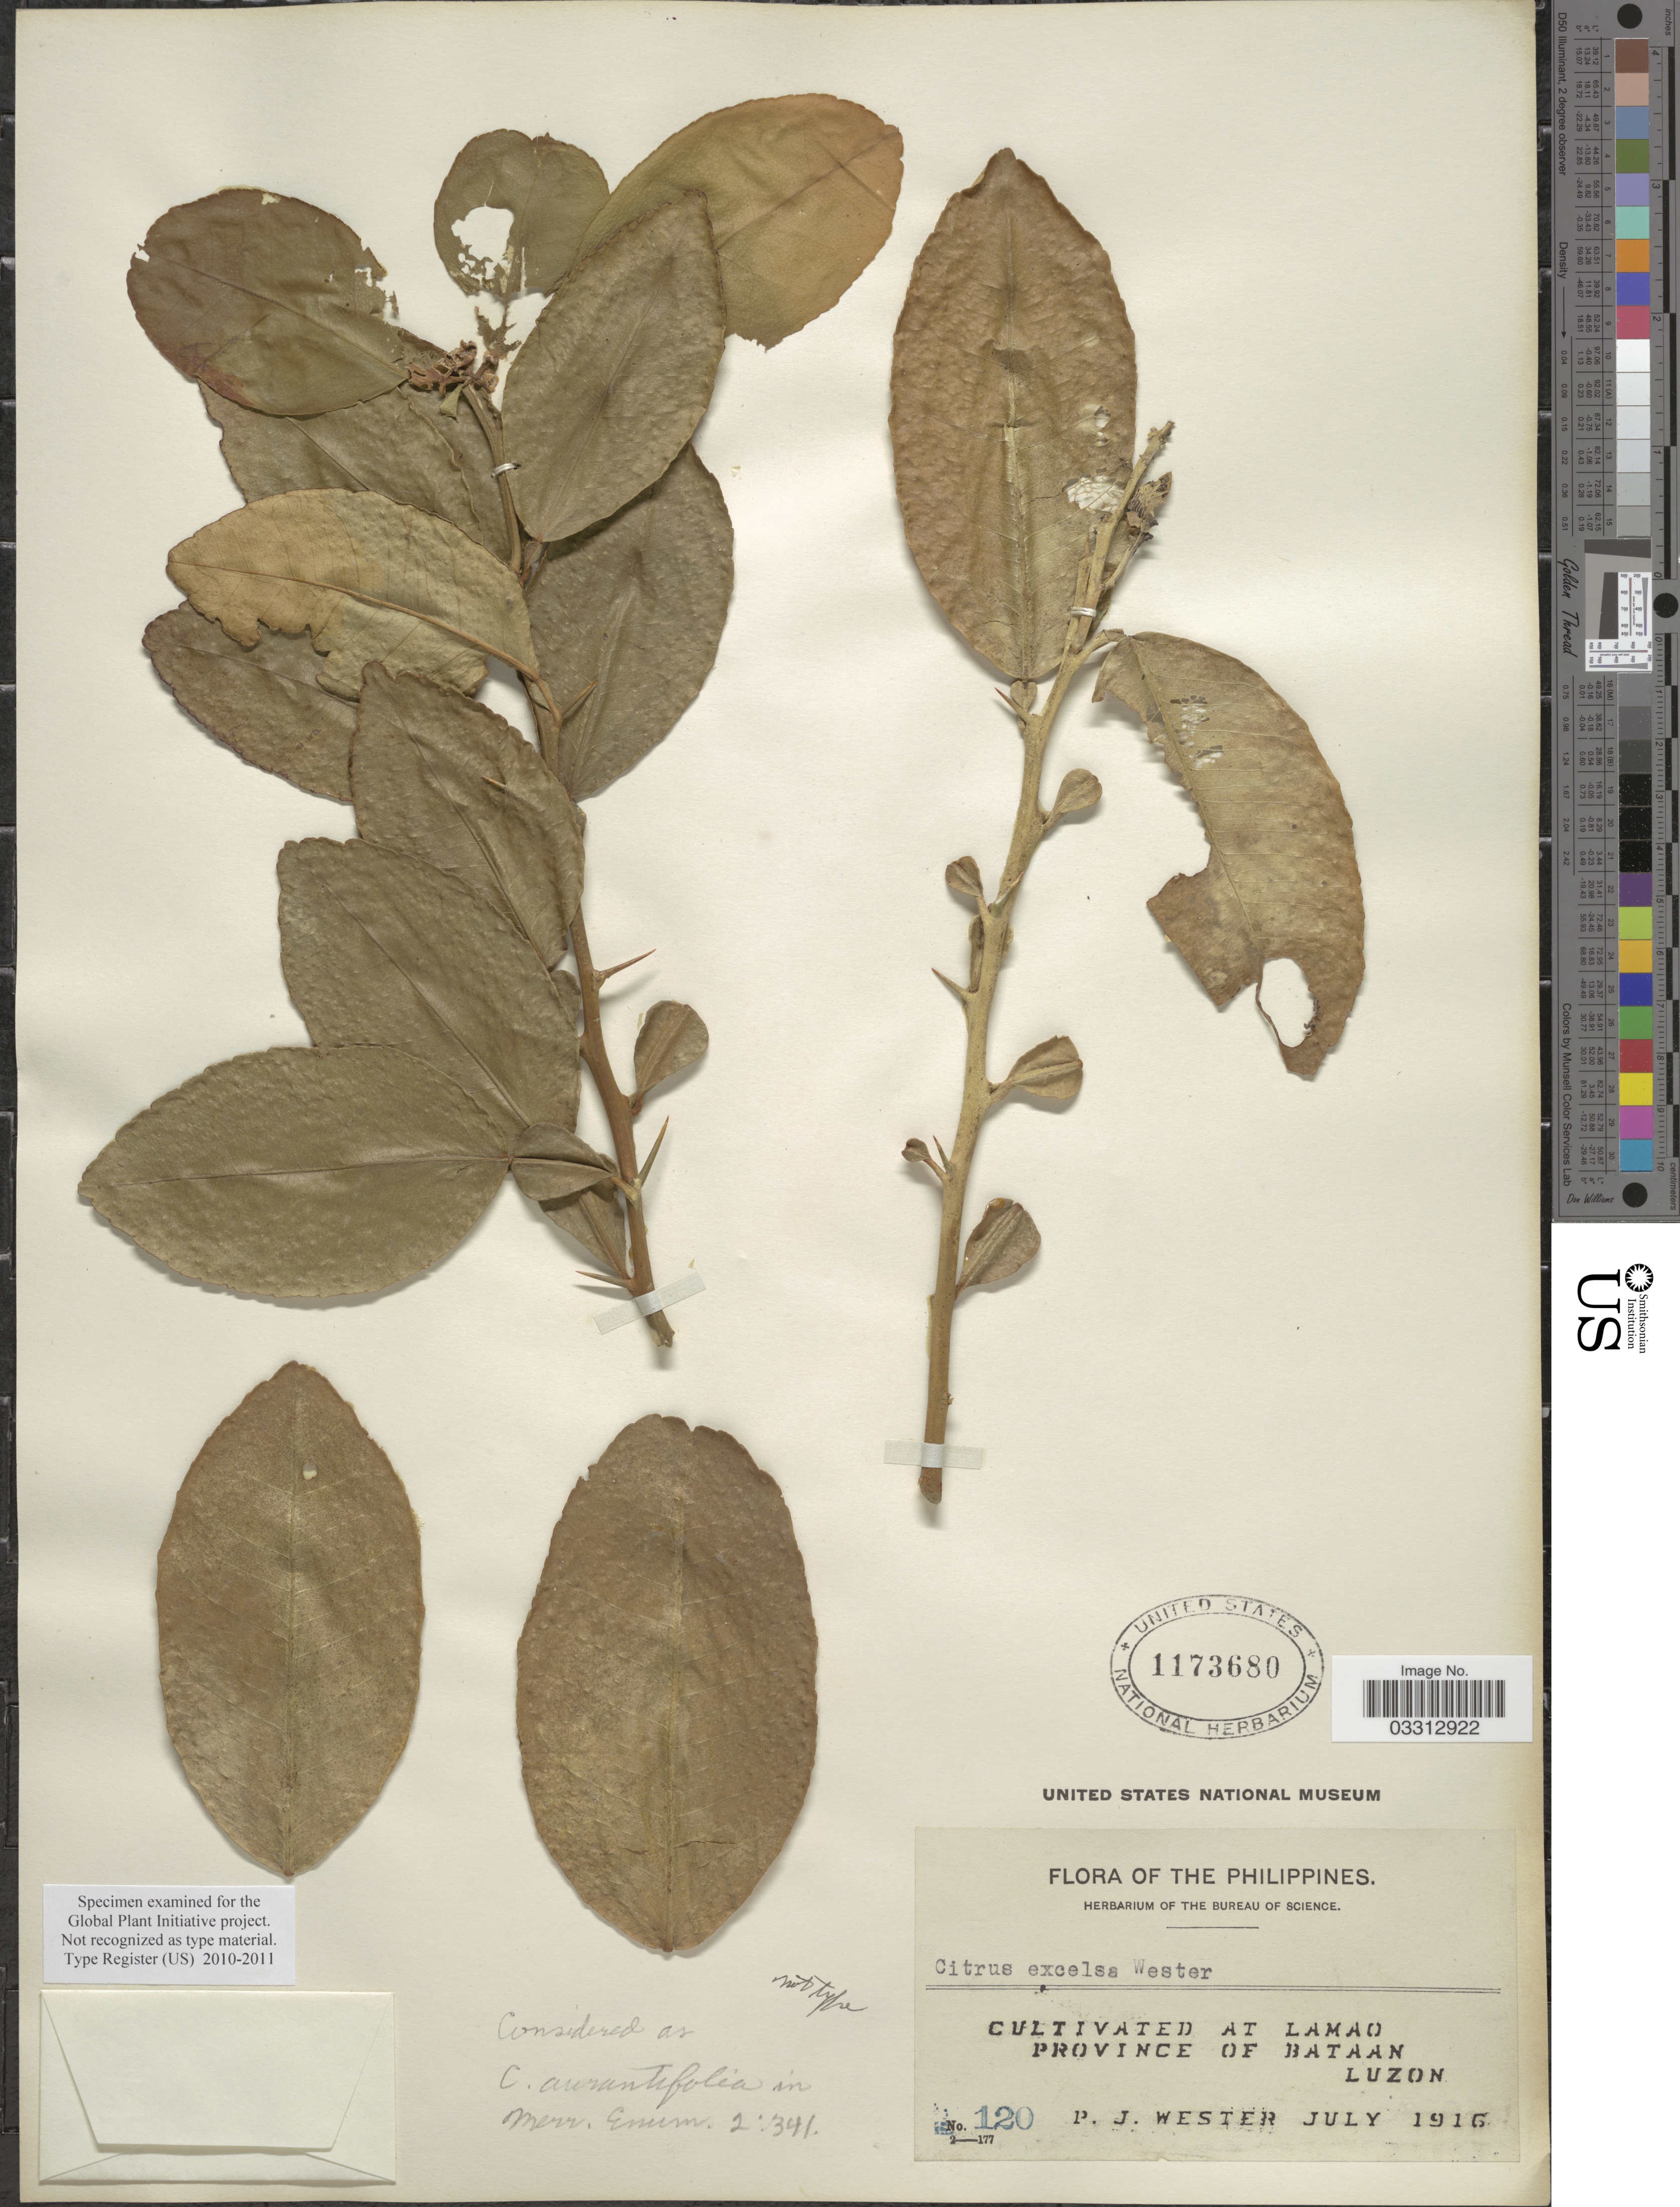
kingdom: Plantae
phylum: Tracheophyta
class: Magnoliopsida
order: Sapindales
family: Rutaceae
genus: Citrus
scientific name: Citrus x aurantifolia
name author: (Christm.) Swingle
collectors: P. J. Wester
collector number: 120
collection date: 1916-07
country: Philippines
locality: Lamao. Province of Bataan. Luzon.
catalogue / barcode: US 1173680